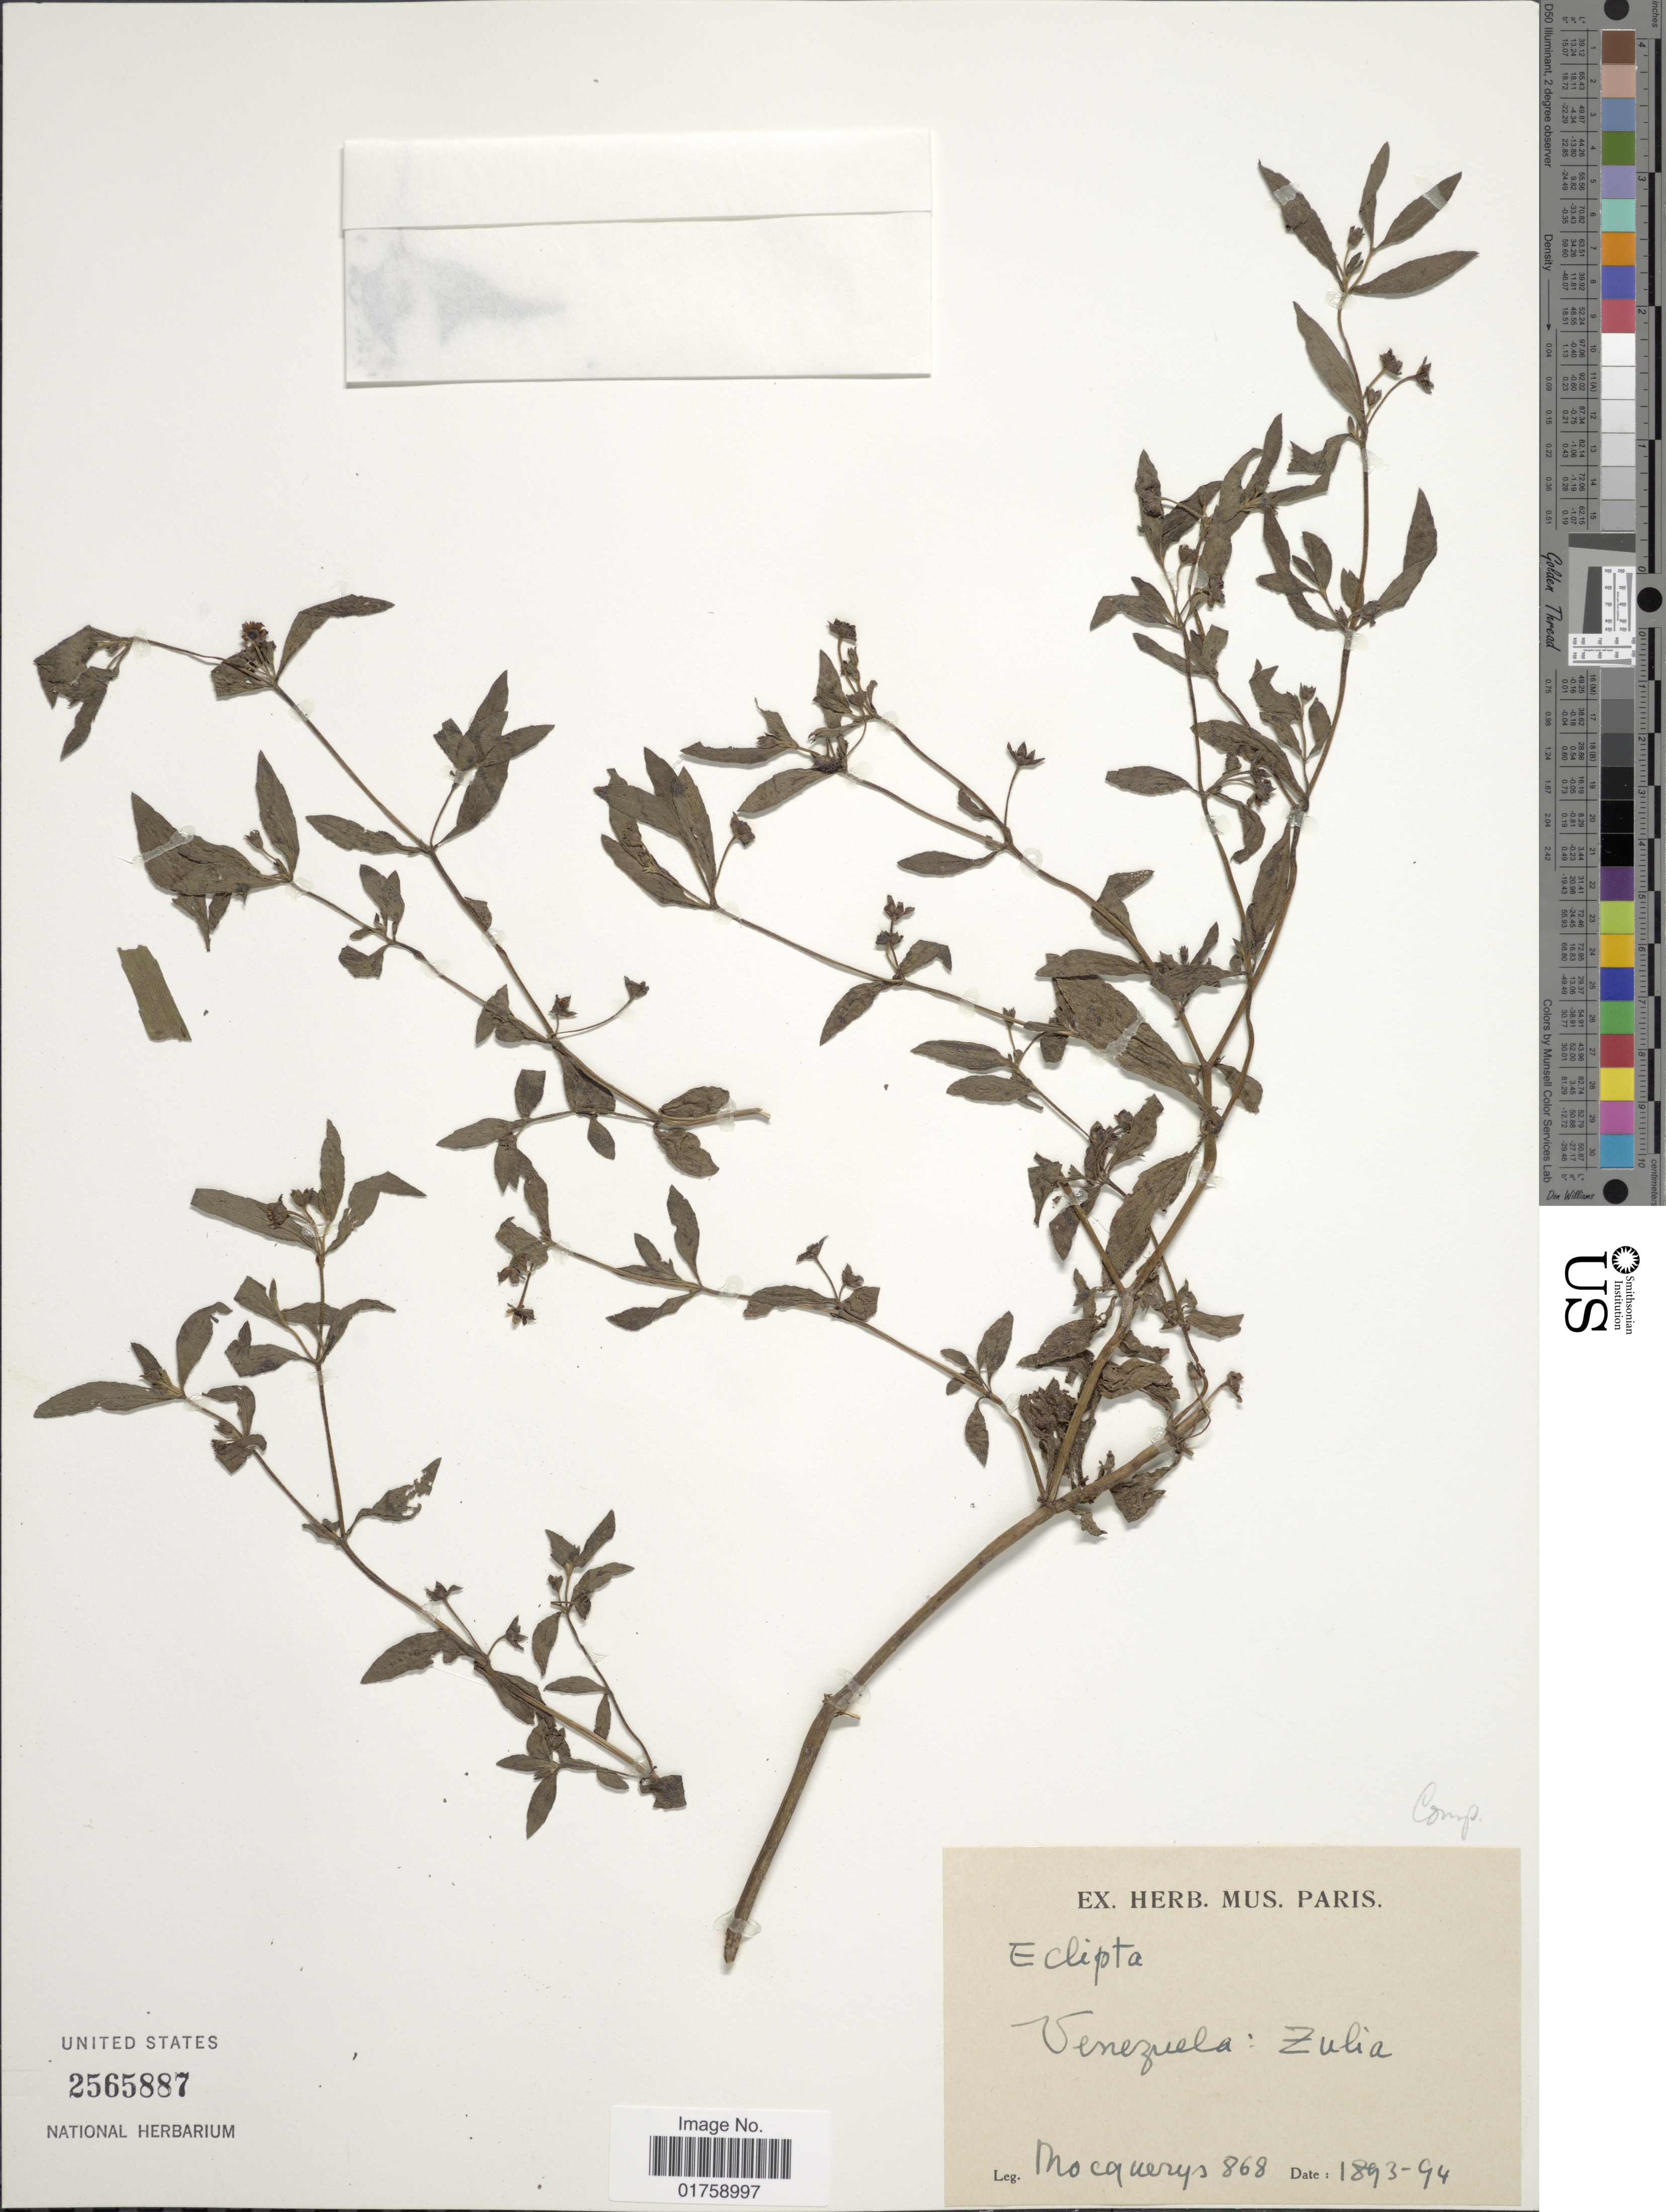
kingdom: Plantae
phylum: Tracheophyta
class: Magnoliopsida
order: Asterales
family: Asteraceae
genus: Eclipta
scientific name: Eclipta prostrata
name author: (L.) L.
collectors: A. Mocquerys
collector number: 868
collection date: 1893/1894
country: Venezuela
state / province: Zulia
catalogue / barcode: US 2565887